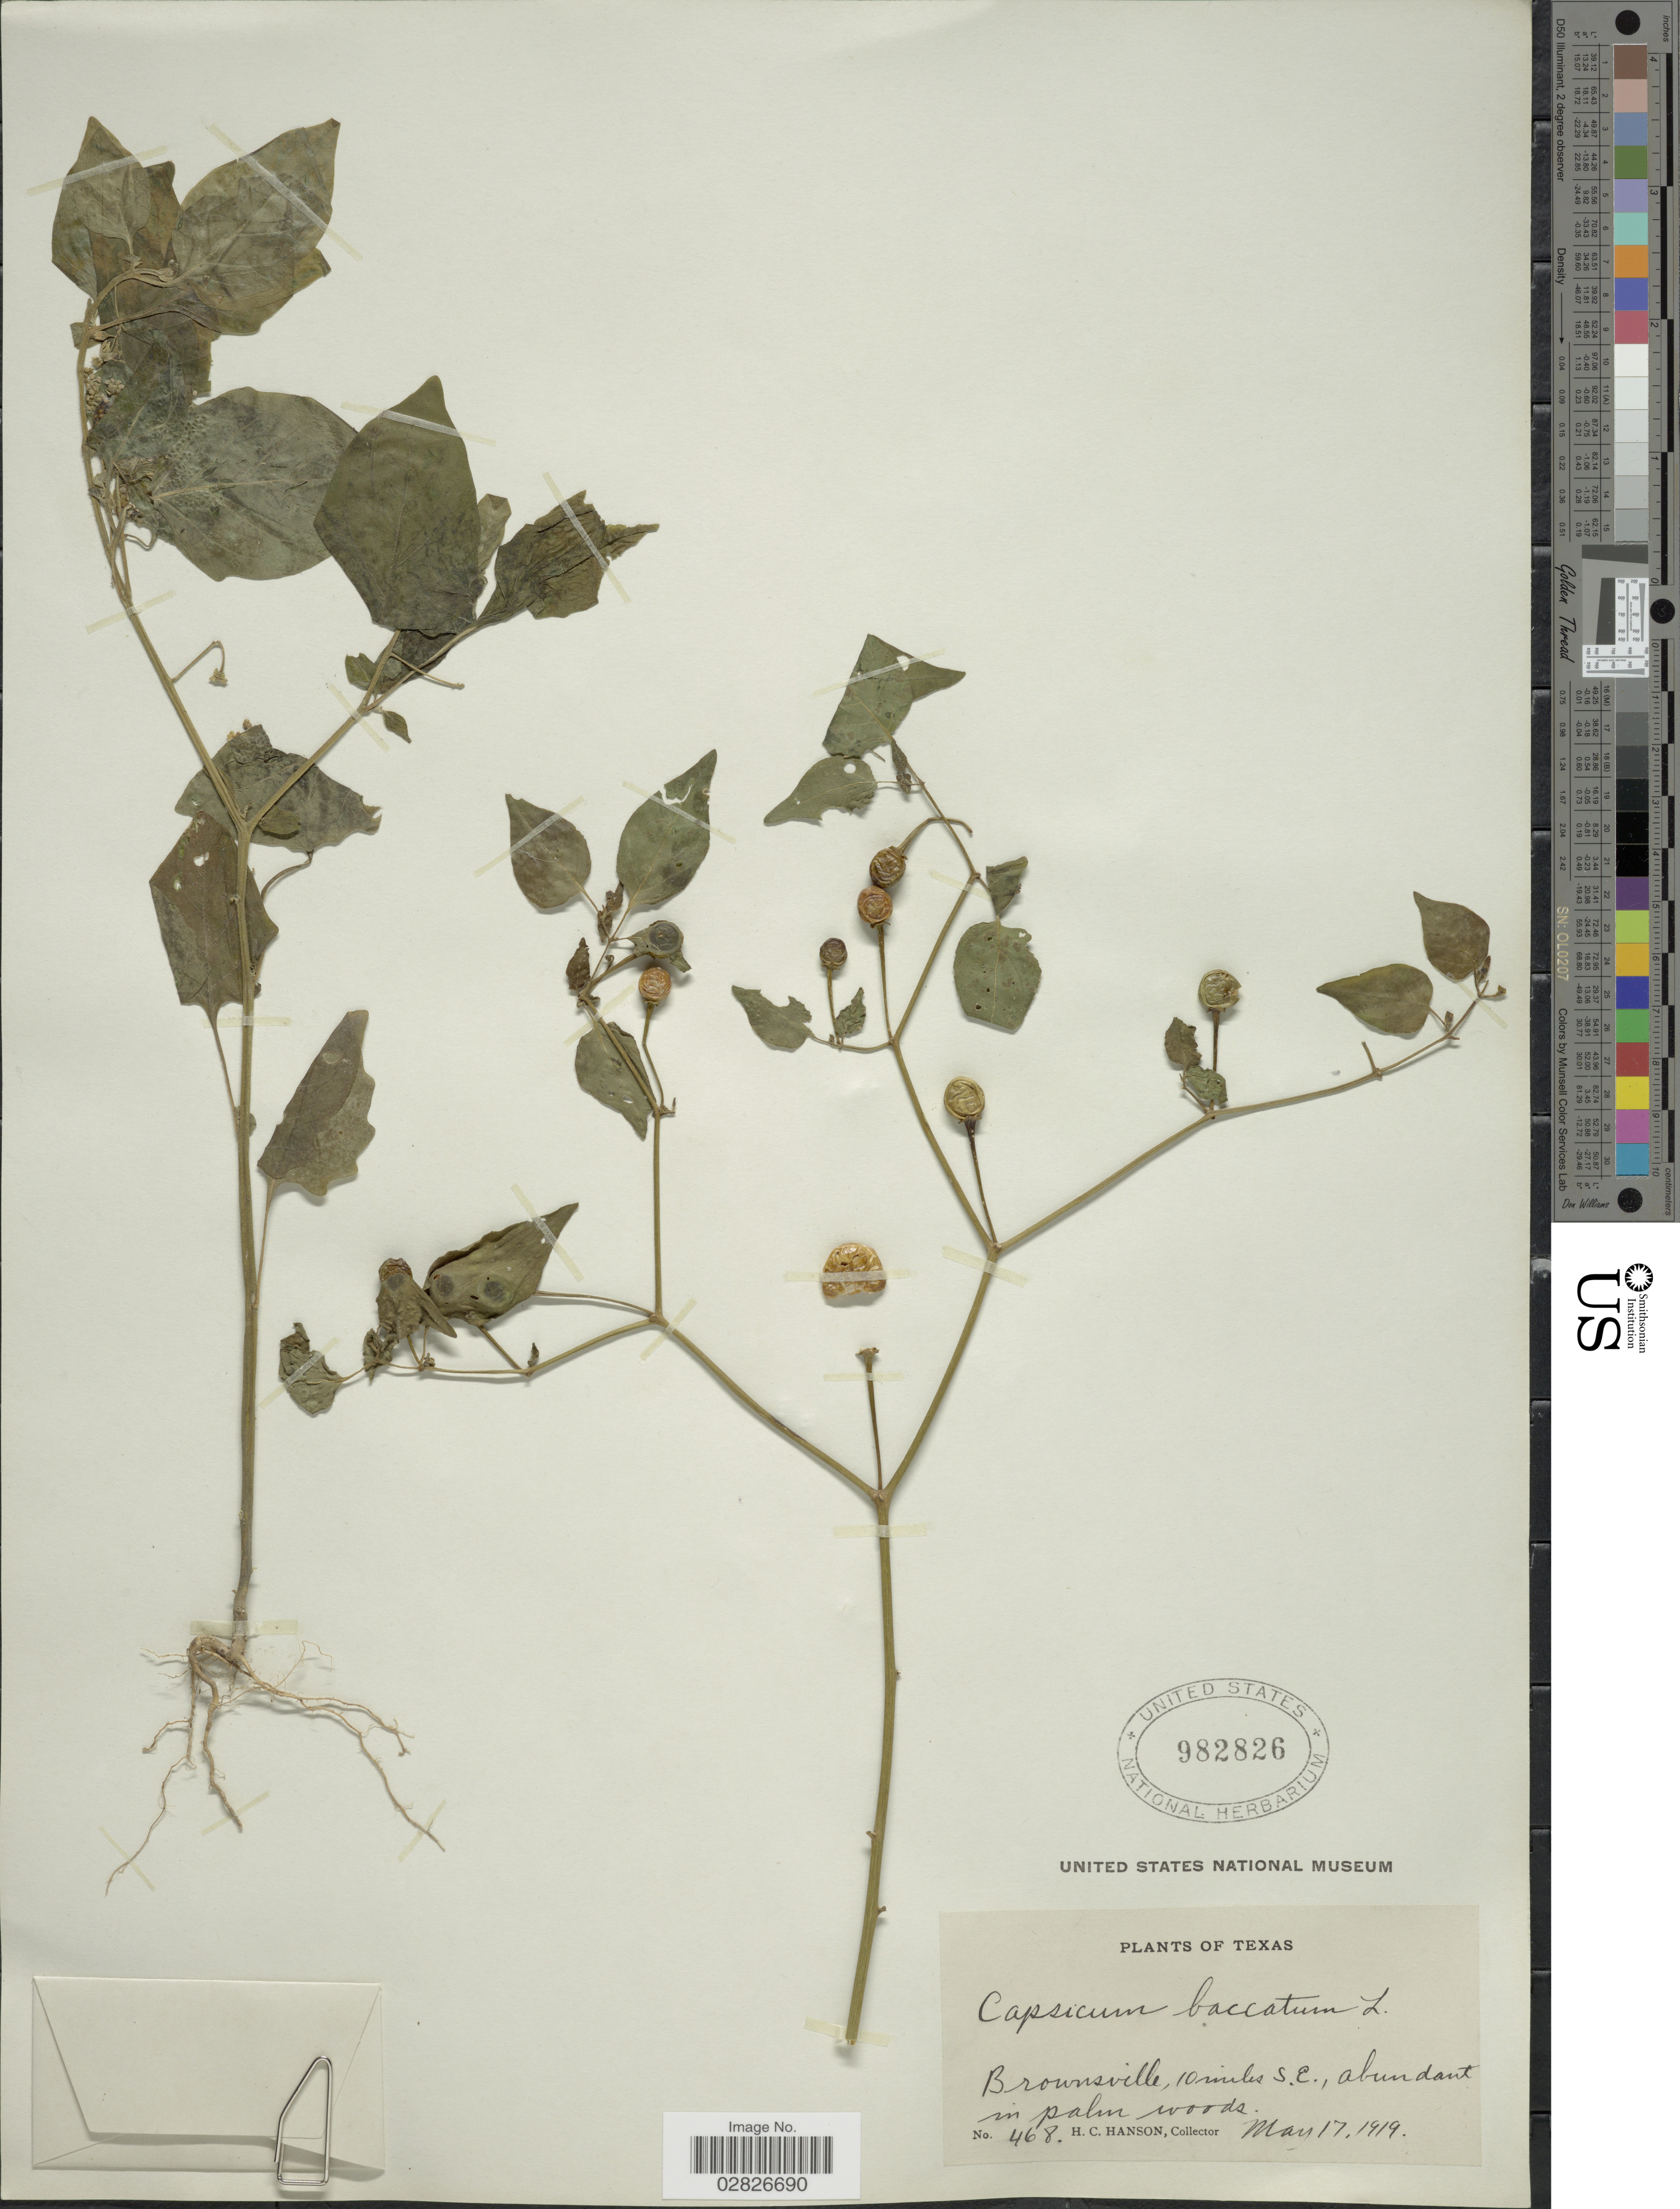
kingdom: Plantae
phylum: Tracheophyta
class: Magnoliopsida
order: Solanales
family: Solanaceae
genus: Capsicum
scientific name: Capsicum baccatum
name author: L.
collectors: H. Hanson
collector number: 468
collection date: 1919-05-17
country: United States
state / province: Texas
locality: Brownsville, 10 miles S.E.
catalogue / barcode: US 982826